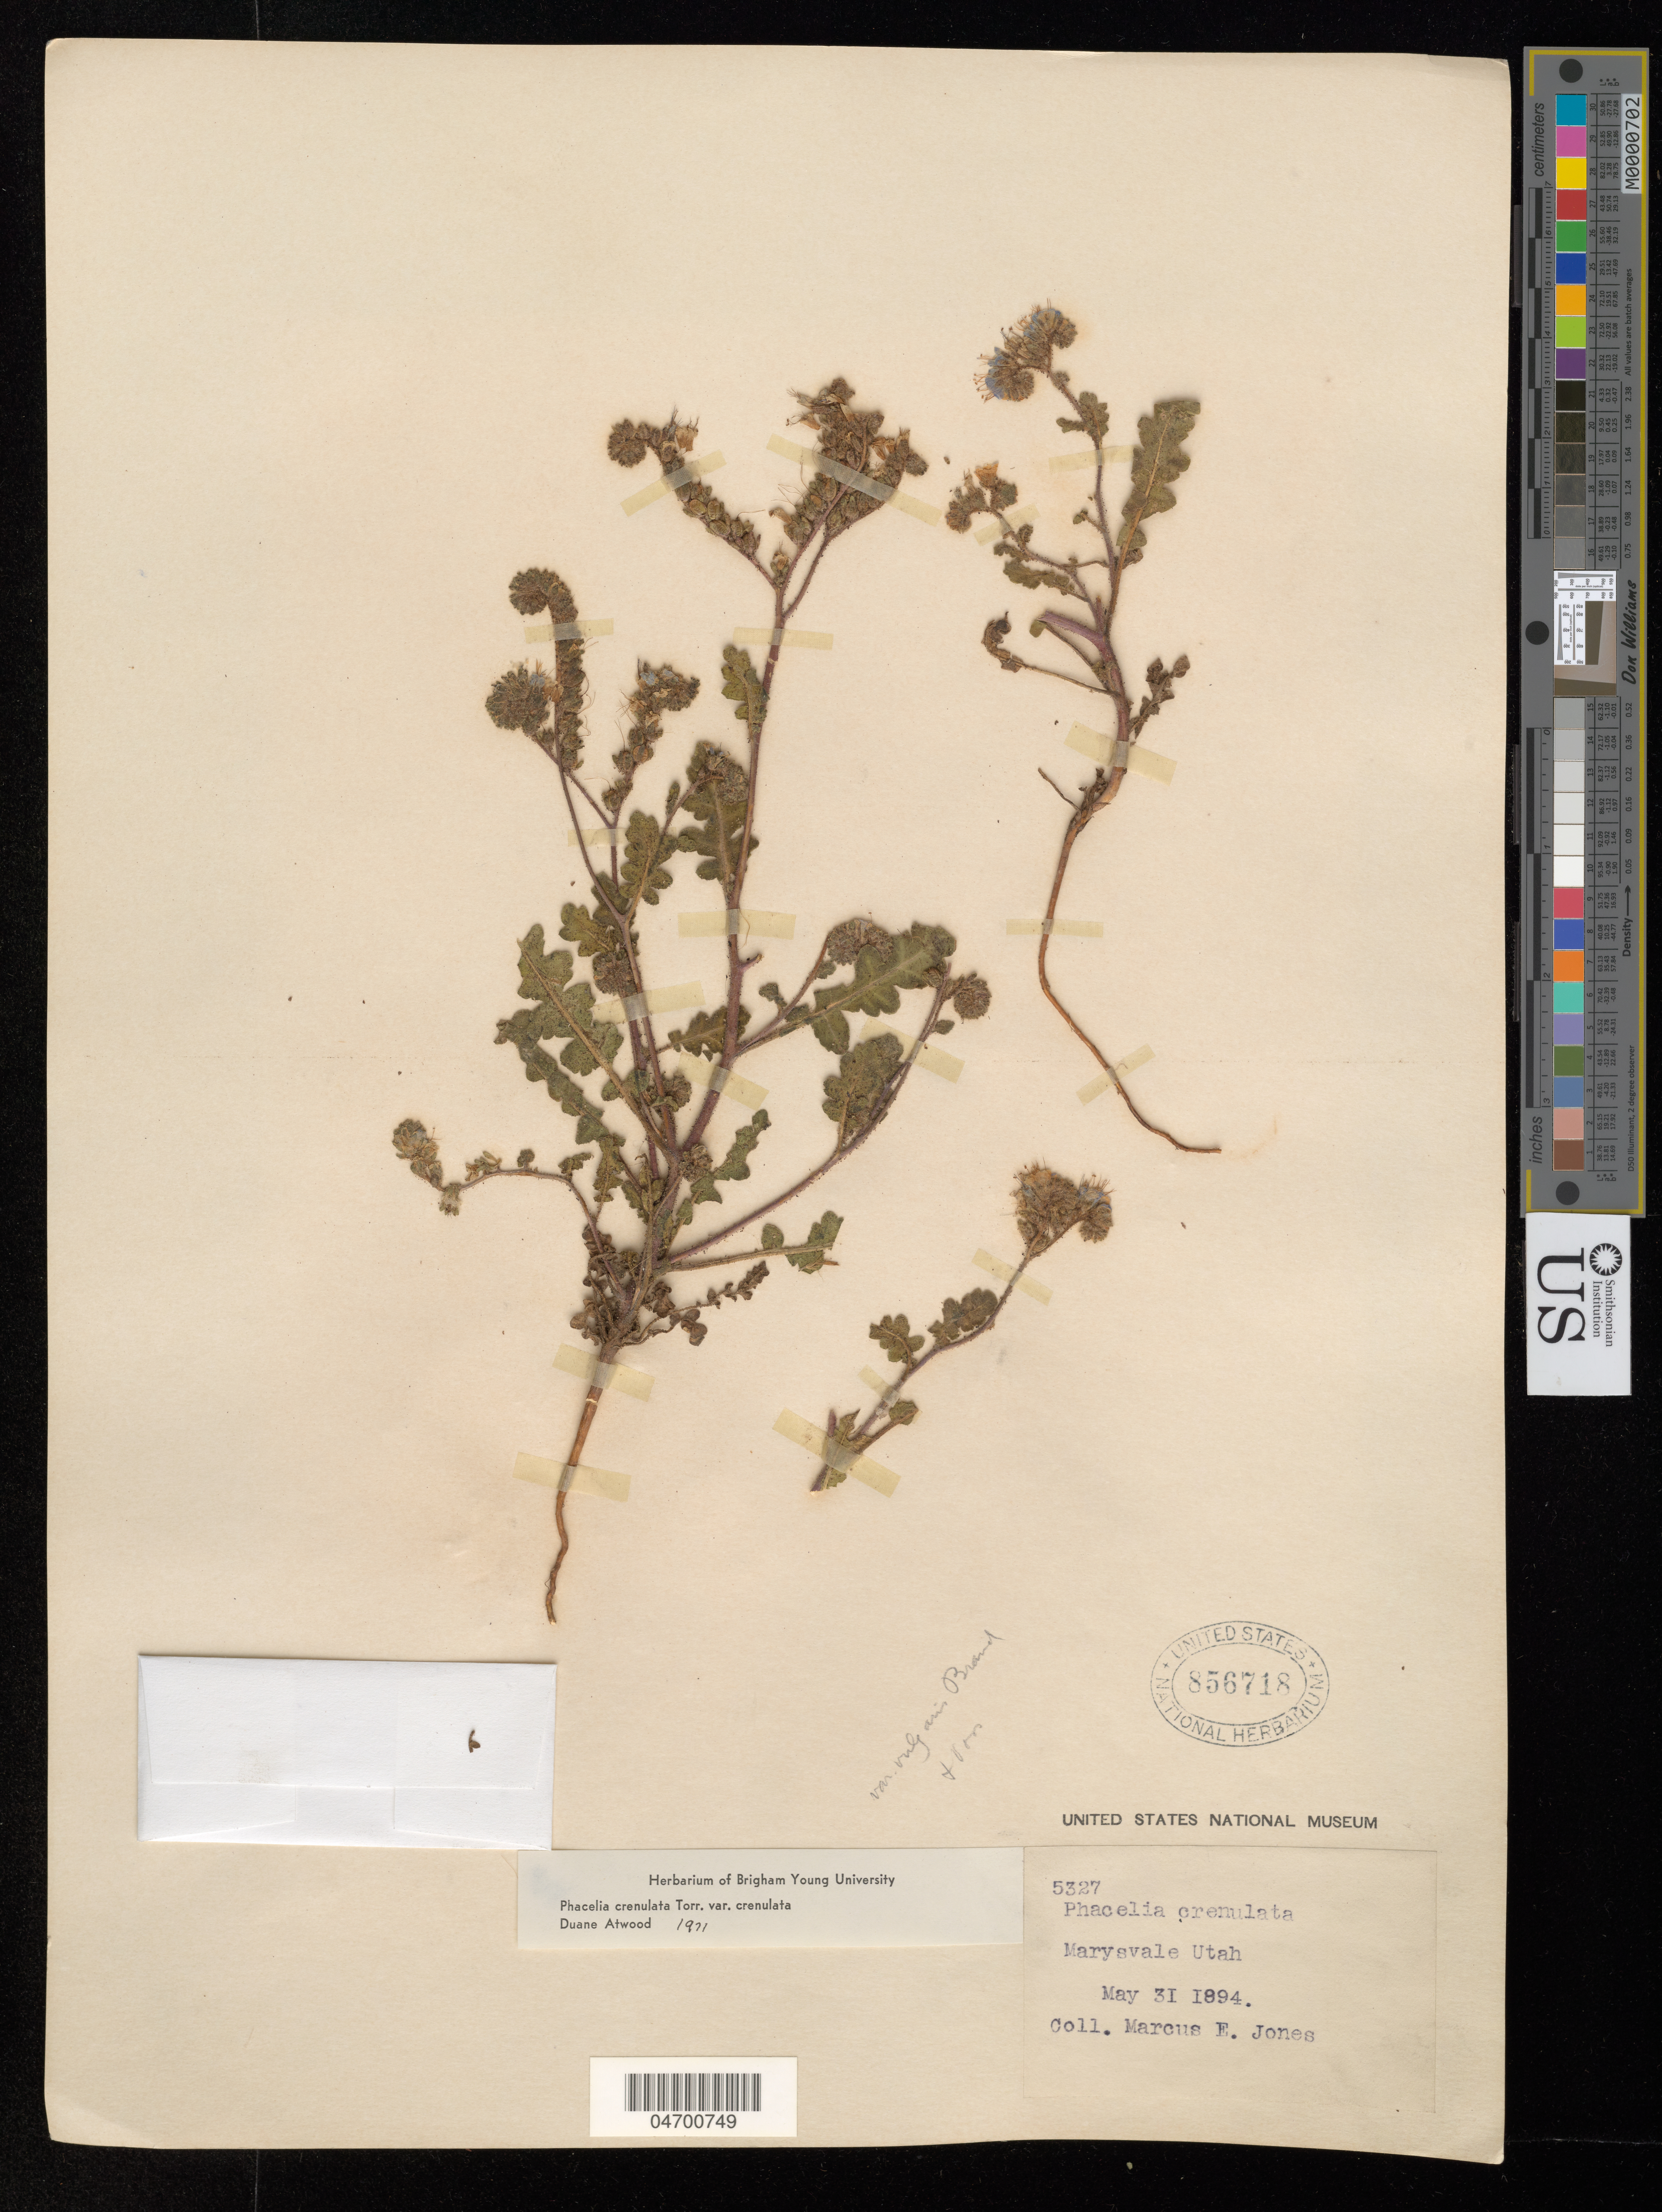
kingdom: Plantae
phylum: Tracheophyta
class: Magnoliopsida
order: Boraginales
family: Hydrophyllaceae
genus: Phacelia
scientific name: Phacelia crenulata var. minutiflora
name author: (J.W. Voss ex Munz) Jeps.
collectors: M. E. Jones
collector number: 5327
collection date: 1894-05-31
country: United States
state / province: Utah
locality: Marysvale.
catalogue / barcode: US 856718